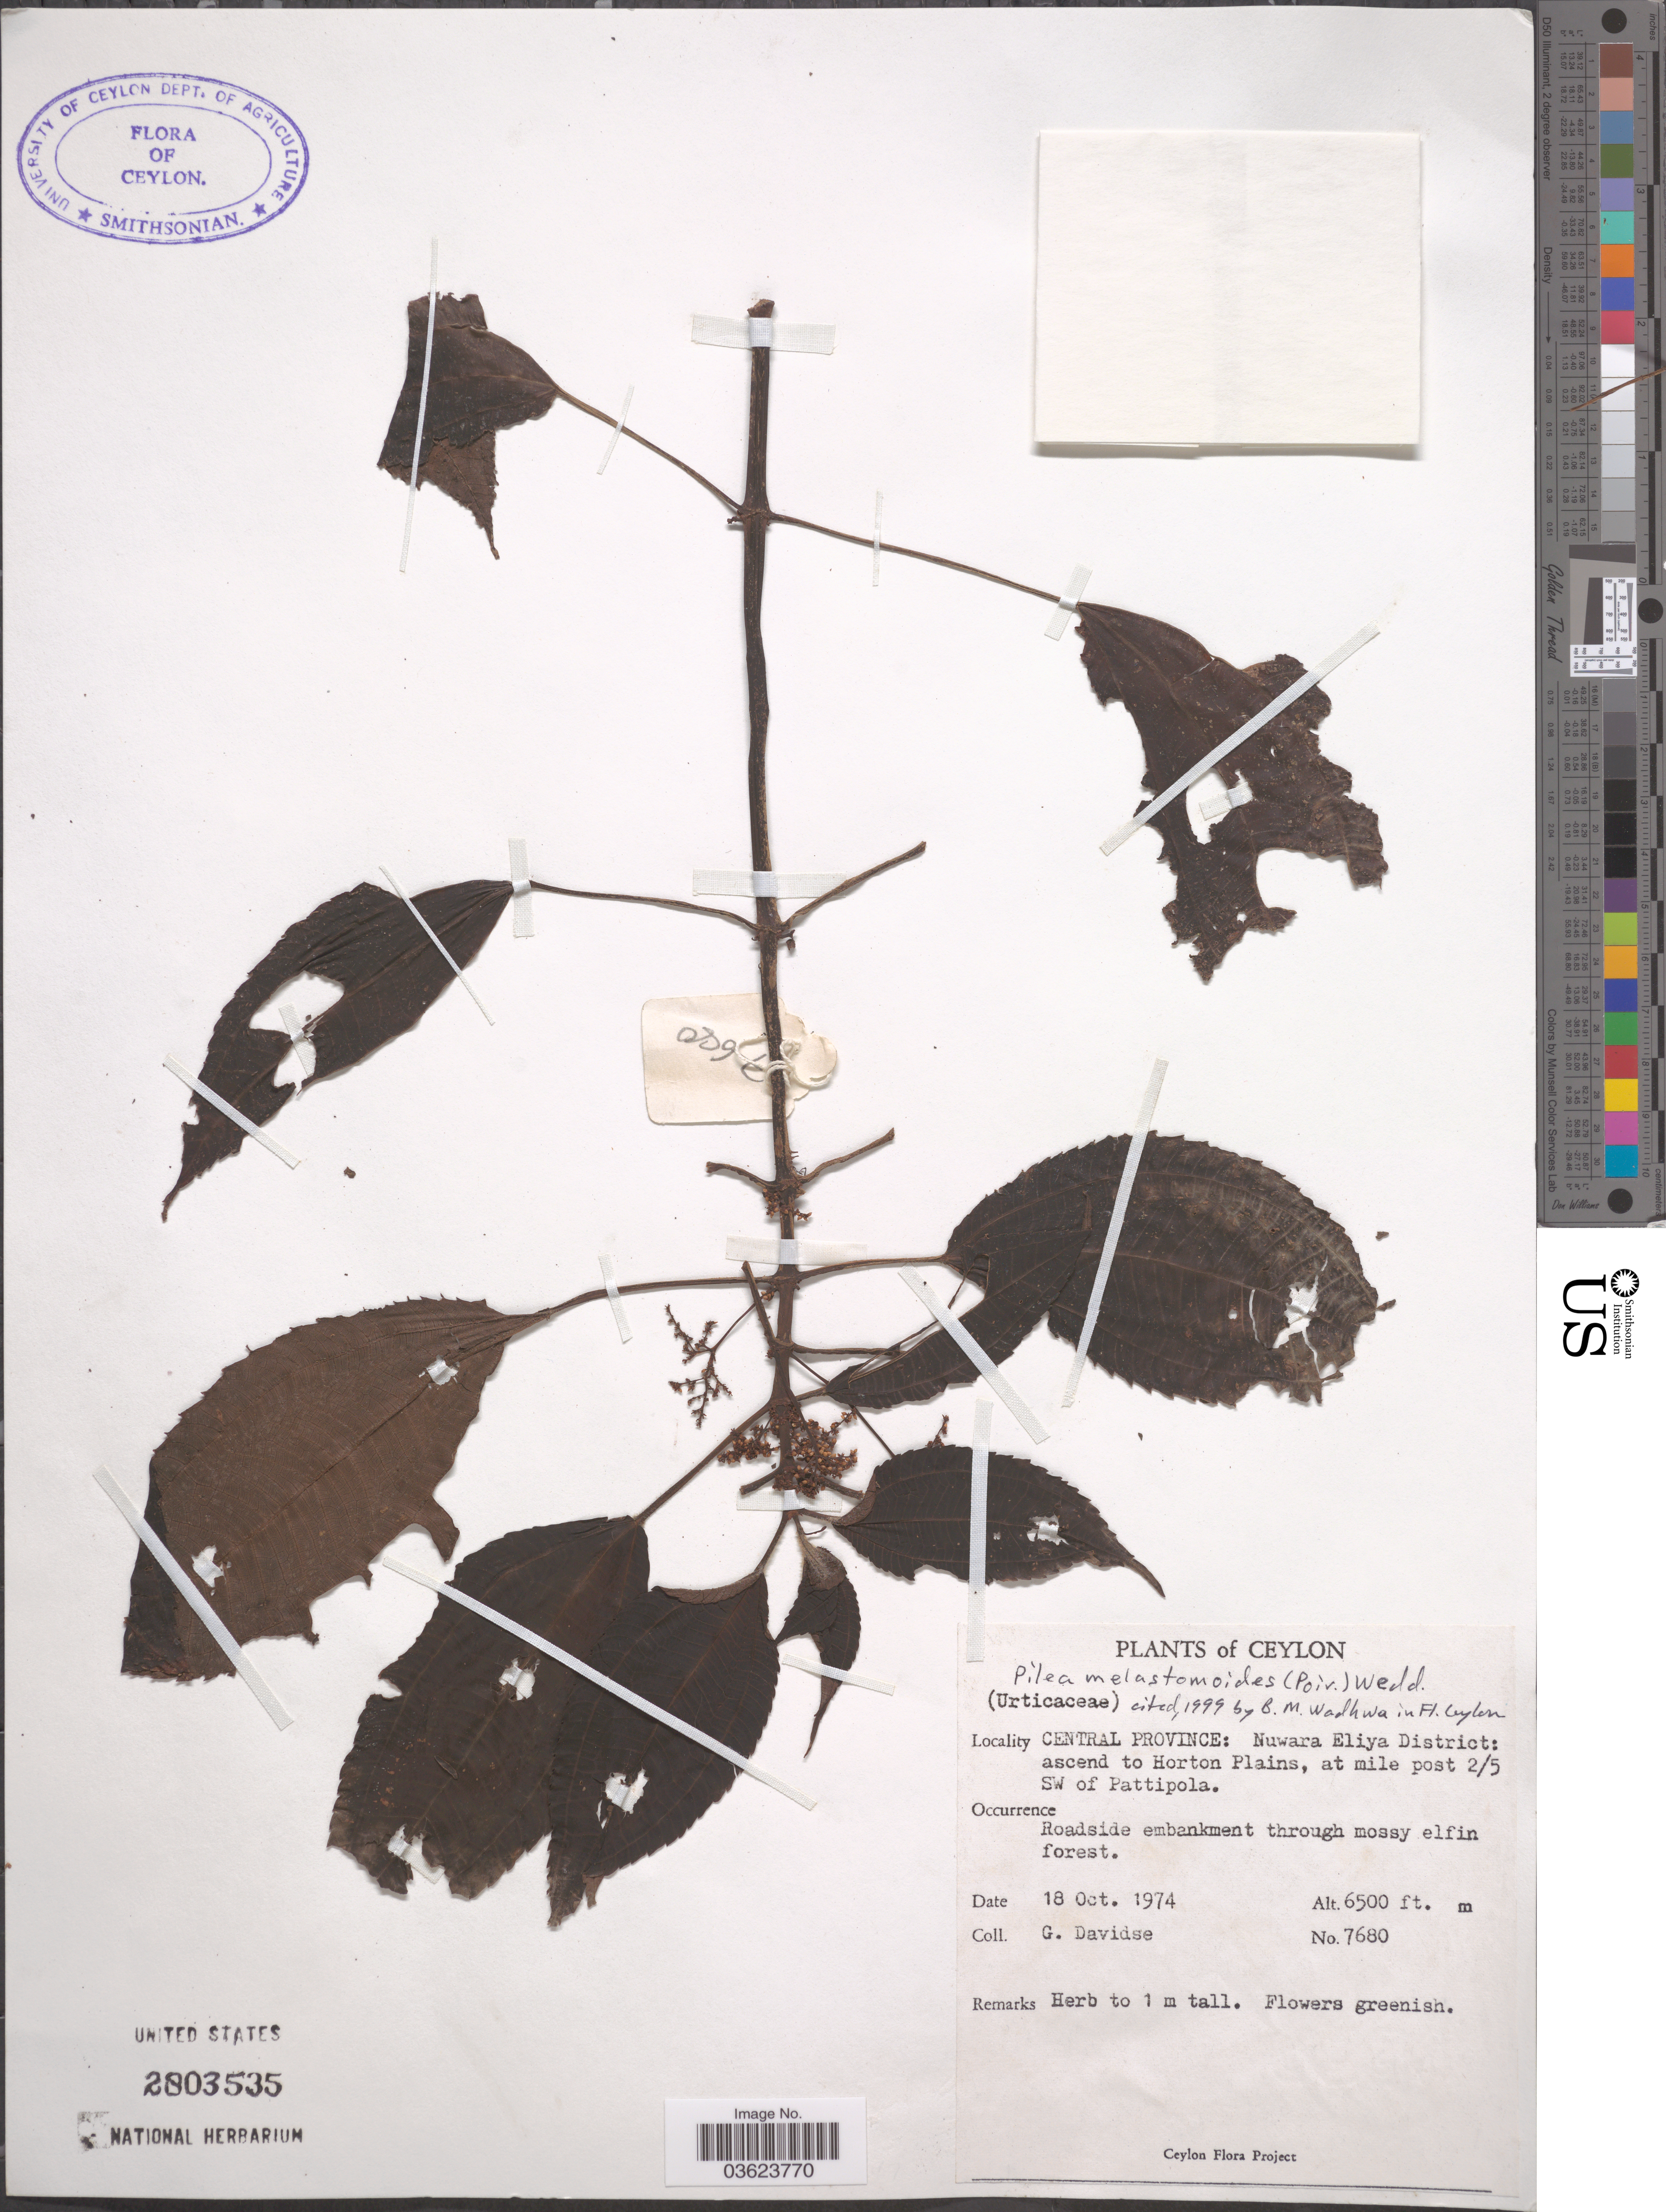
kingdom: Plantae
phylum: Tracheophyta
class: Magnoliopsida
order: Rosales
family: Urticaceae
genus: Pilea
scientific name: Pilea melastomoides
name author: (Spreng.) Urb.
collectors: G. Davidse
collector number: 7680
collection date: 1974-10-18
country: Sri Lanka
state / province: Central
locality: Ceylon. Nuwara Eliya District: ascend to Horton Plains, at mile post 2/5 SW of Pattipola.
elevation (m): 1981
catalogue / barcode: US 2803535